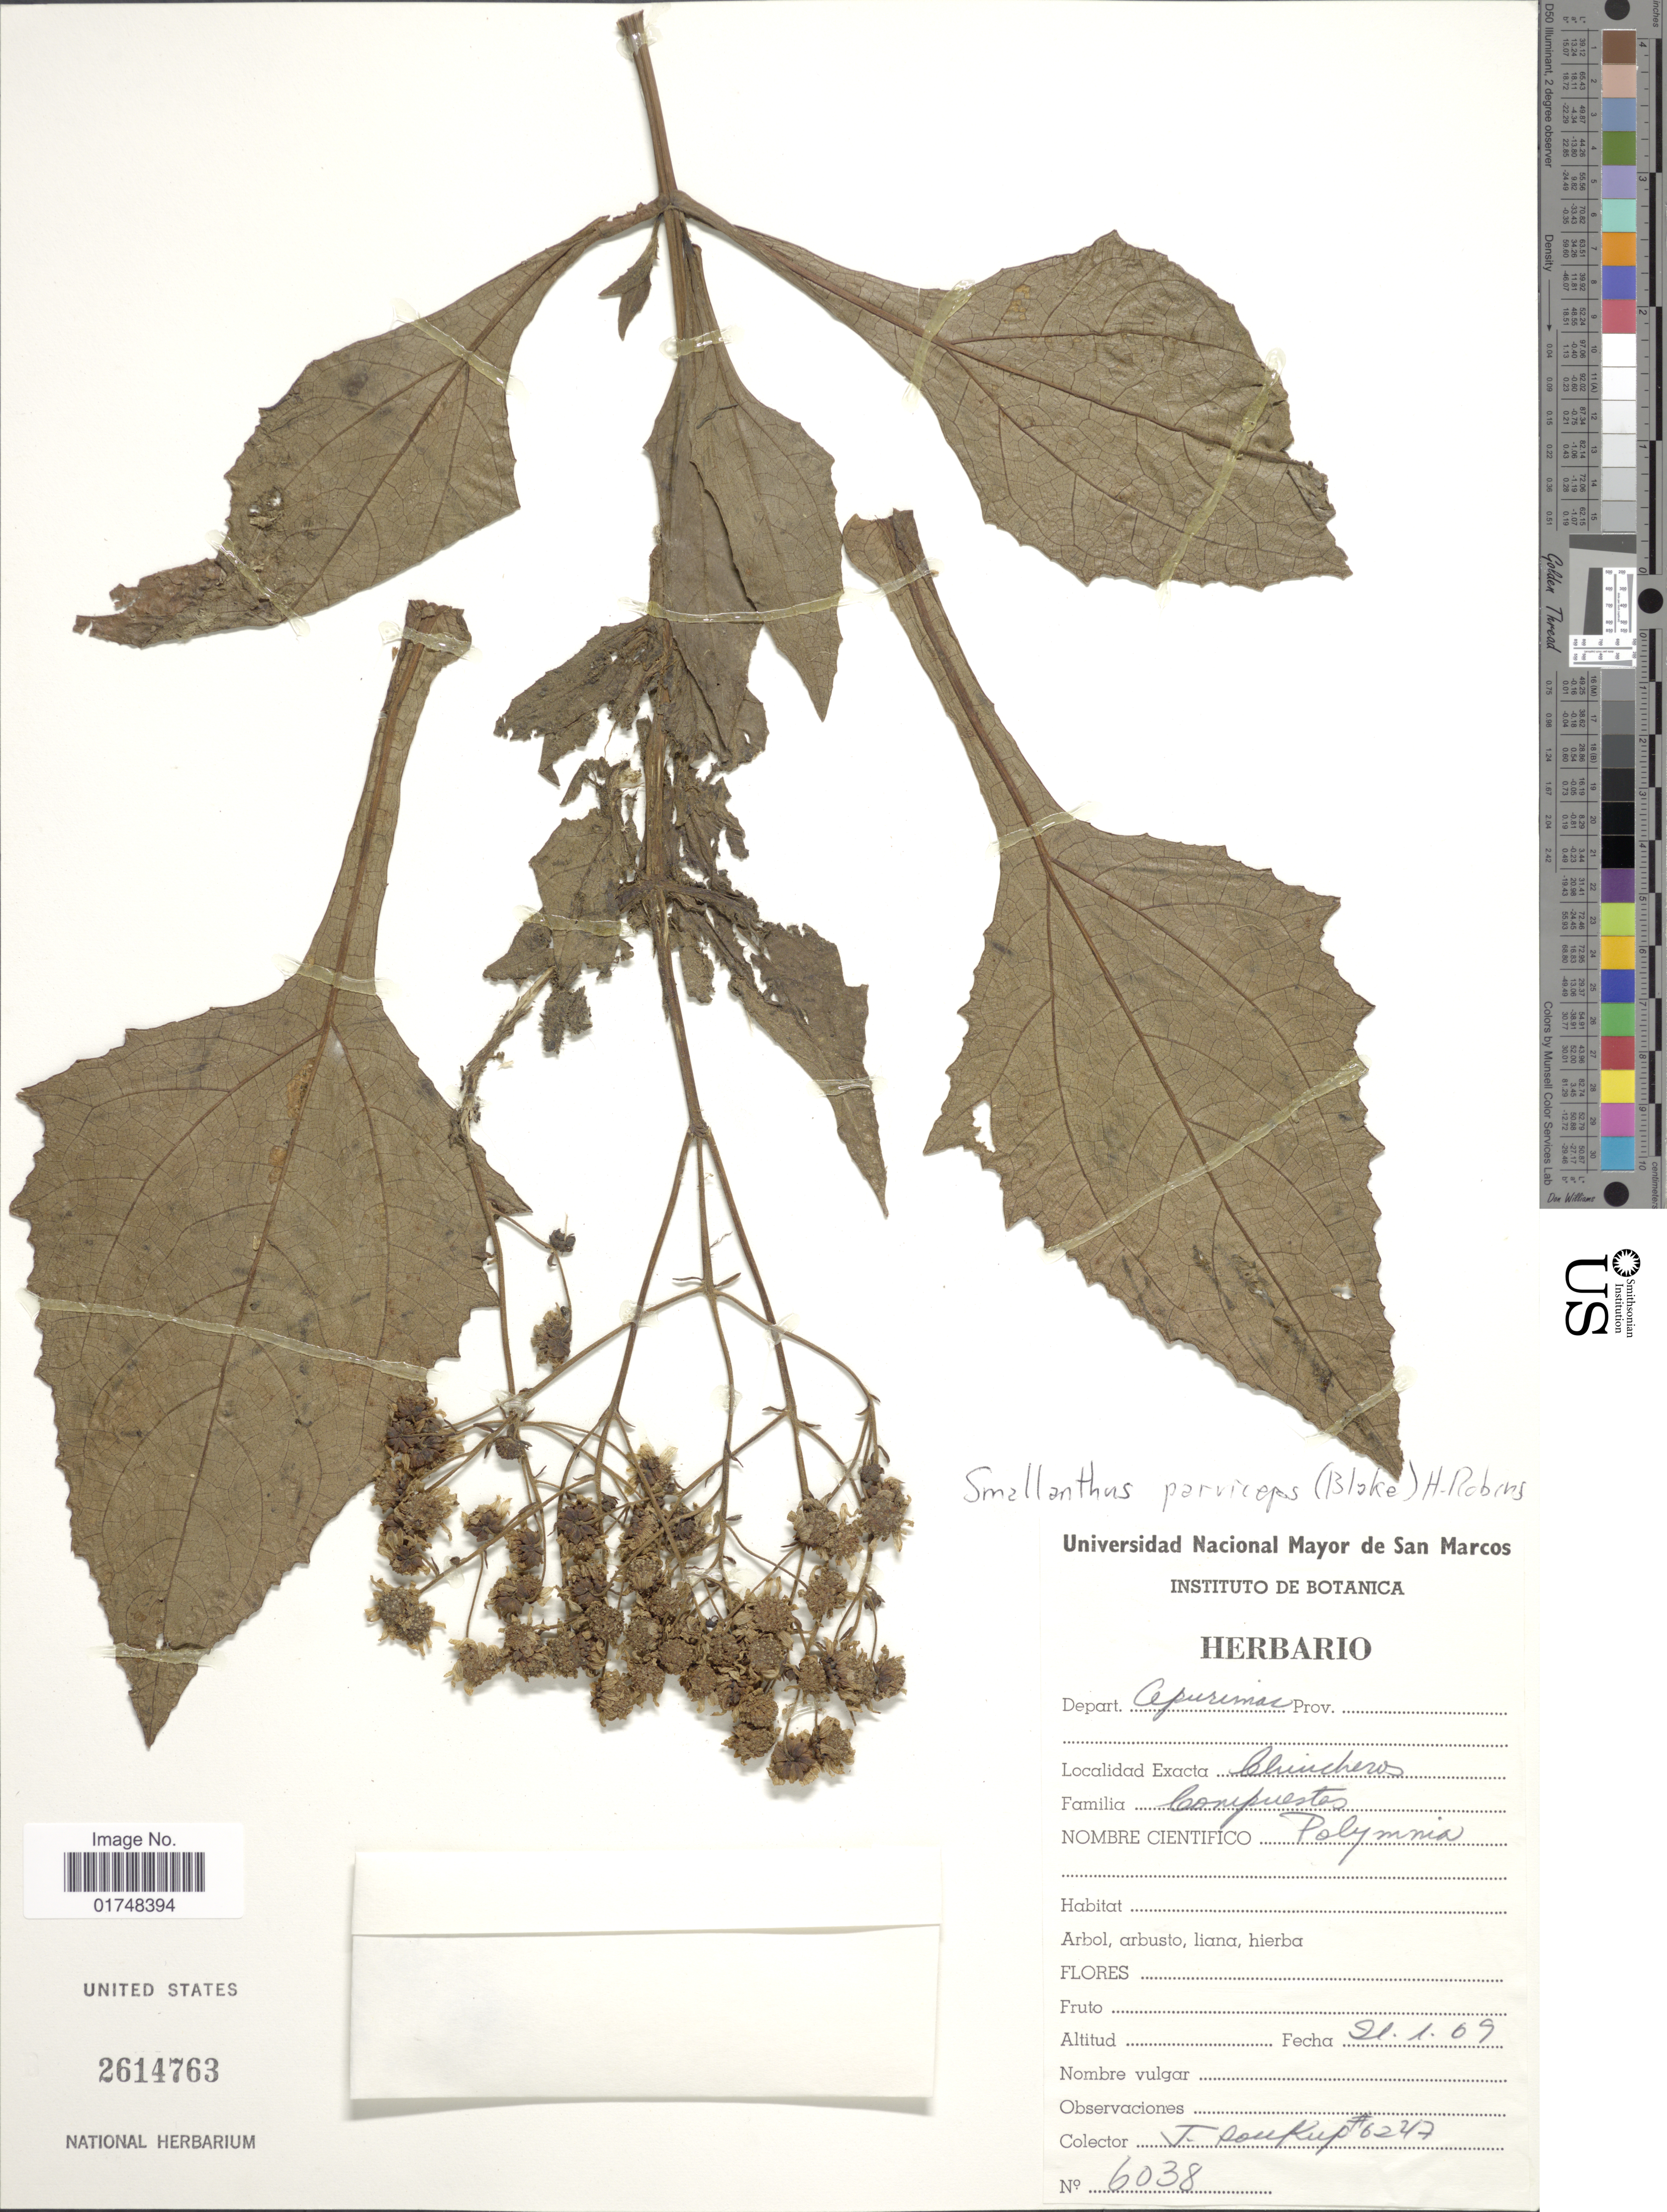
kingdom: Plantae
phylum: Tracheophyta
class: Magnoliopsida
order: Asterales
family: Asteraceae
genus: Smallanthus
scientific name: Smallanthus parviceps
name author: (S.F. Blake) H. Rob.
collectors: J. Soukup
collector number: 6247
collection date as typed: Transcribed d/m/y: 21/1/09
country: Peru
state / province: Apurímac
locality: Chincheros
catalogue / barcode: US 2614763